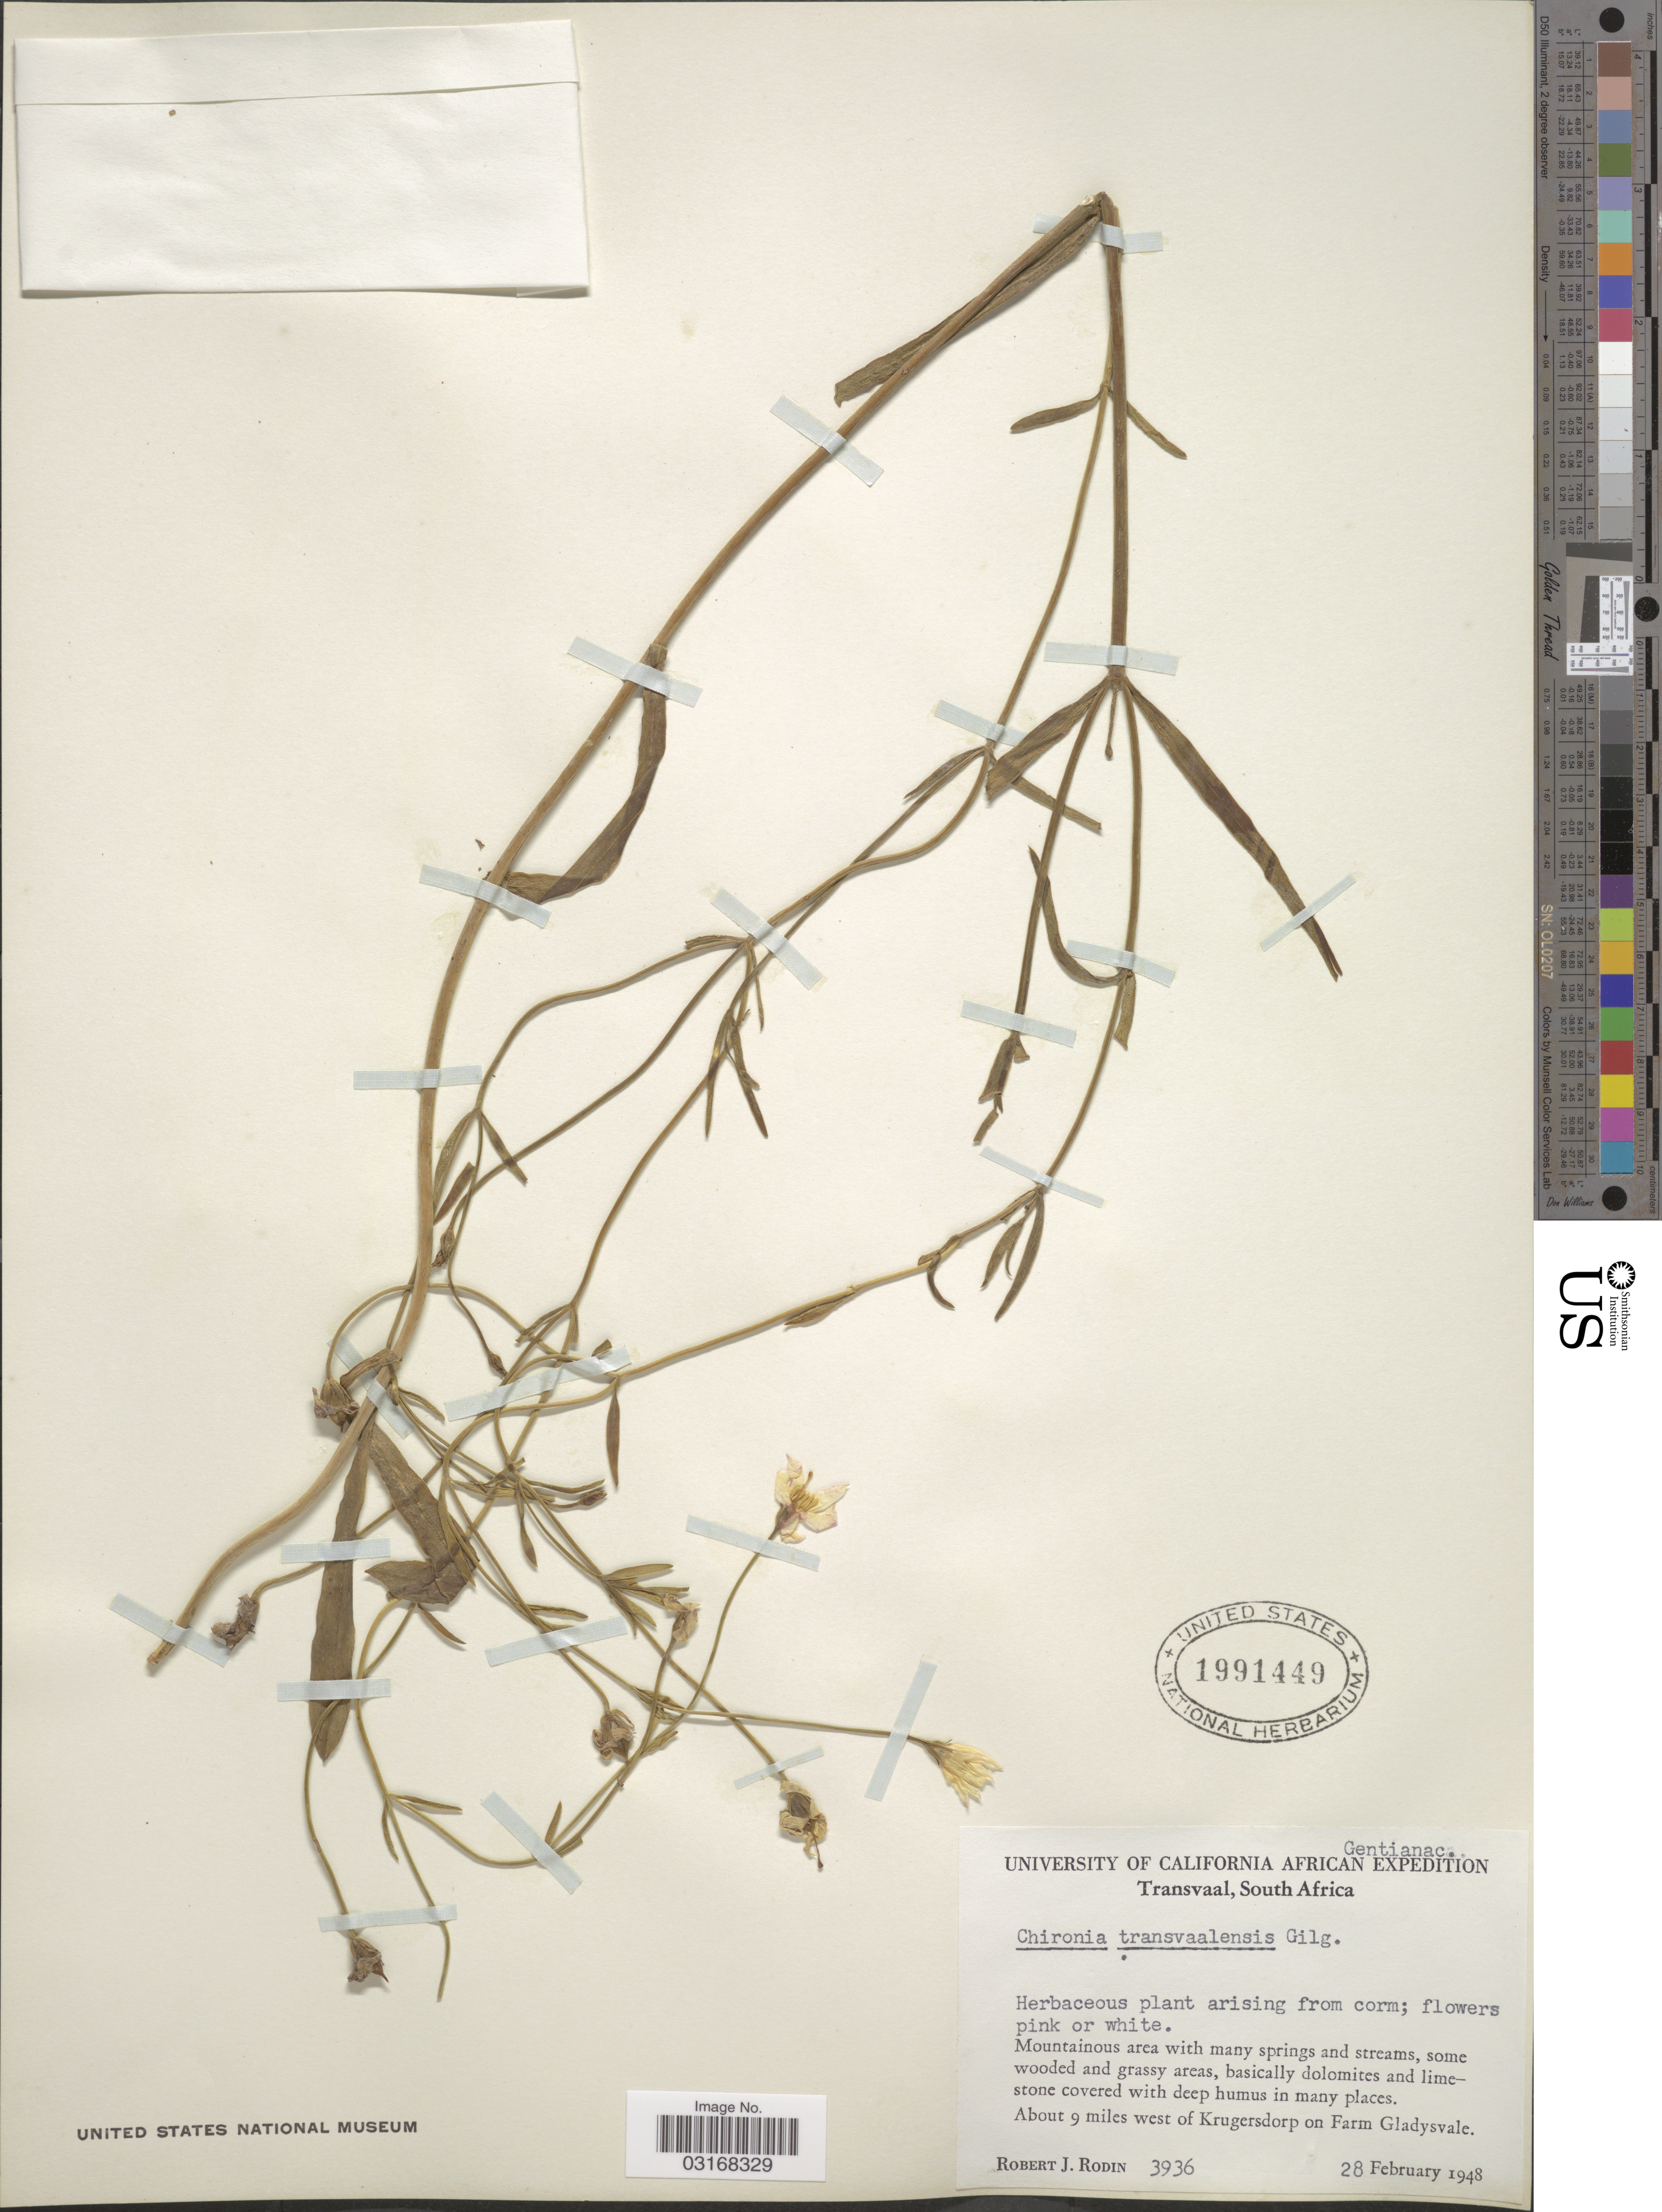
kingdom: Plantae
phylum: Tracheophyta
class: Magnoliopsida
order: Gentianales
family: Gentianaceae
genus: Chironia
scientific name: Chironia transvaalensis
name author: Gilg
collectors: R. J. Rodin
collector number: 3936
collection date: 1948-02-28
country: South Africa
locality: Transvaal. About 9 miles west of Krugersdorp on Farm Gladysvale.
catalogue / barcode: US 1991449